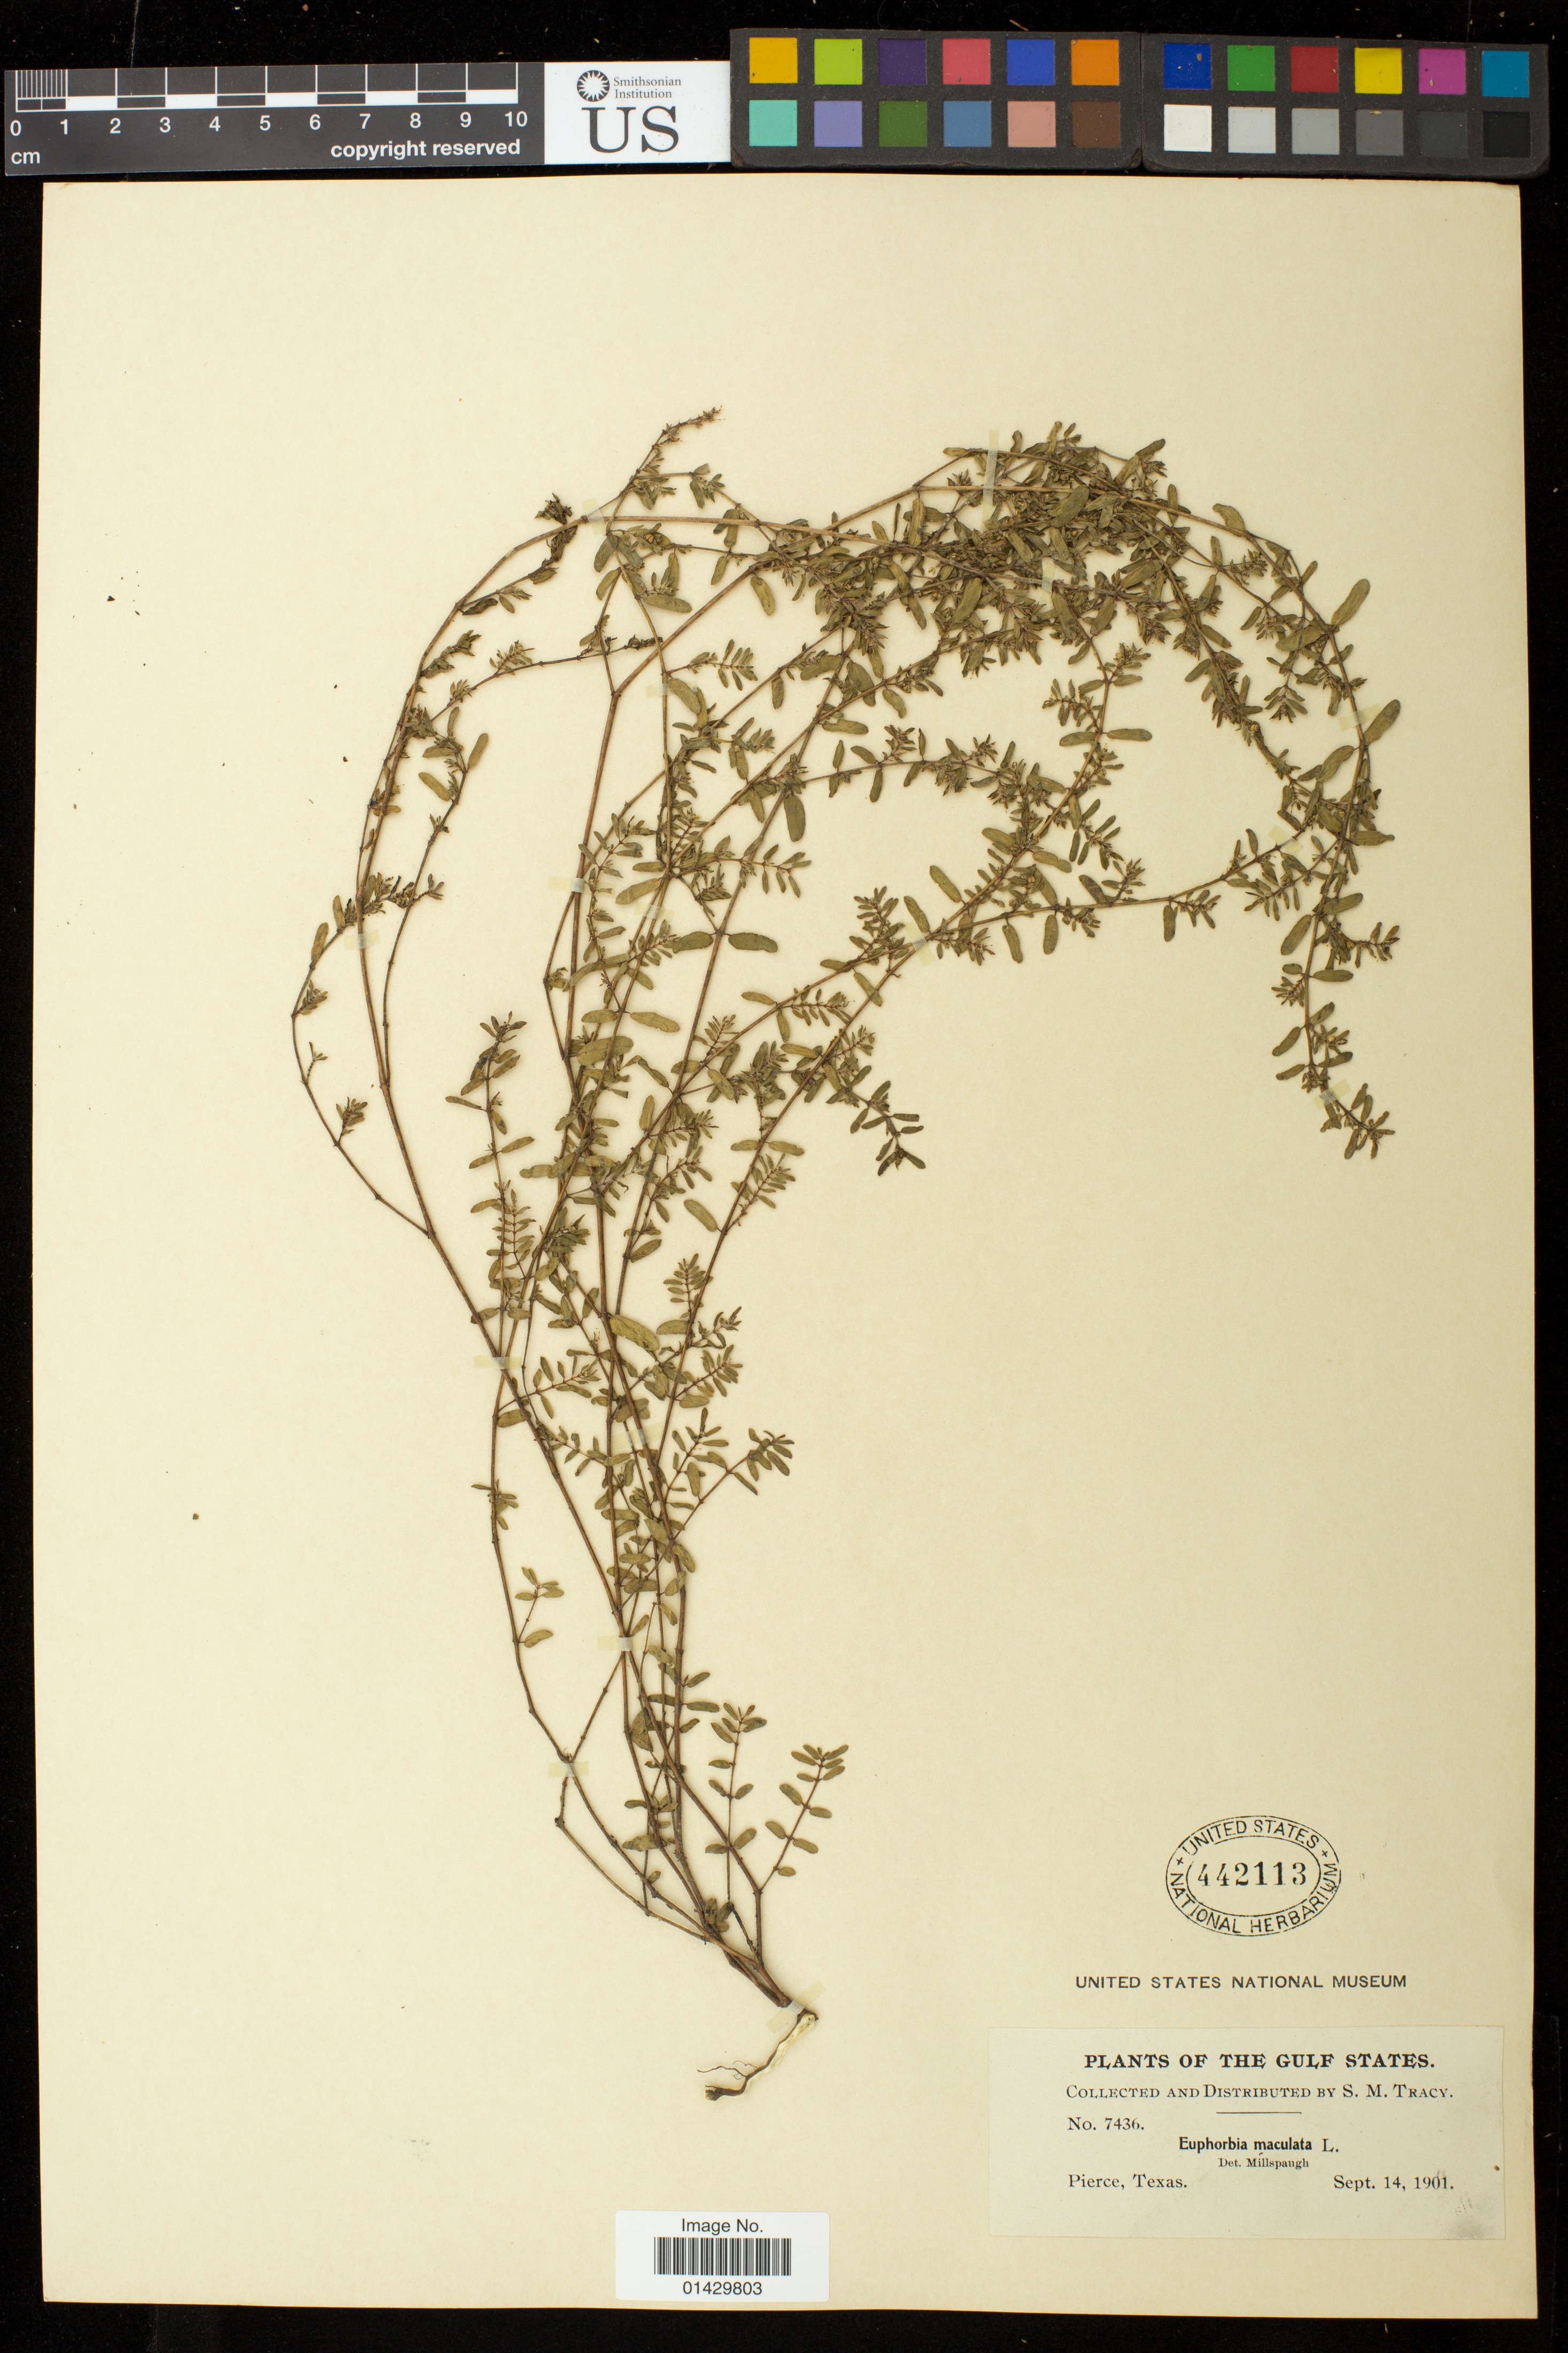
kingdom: Plantae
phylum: Tracheophyta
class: Magnoliopsida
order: Malpighiales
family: Euphorbiaceae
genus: Euphorbia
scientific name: Euphorbia maculata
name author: L.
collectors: S. M. Tracy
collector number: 7436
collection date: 1901-09-14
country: United States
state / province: Texas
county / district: Wharton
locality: Pierce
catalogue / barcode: US 442113